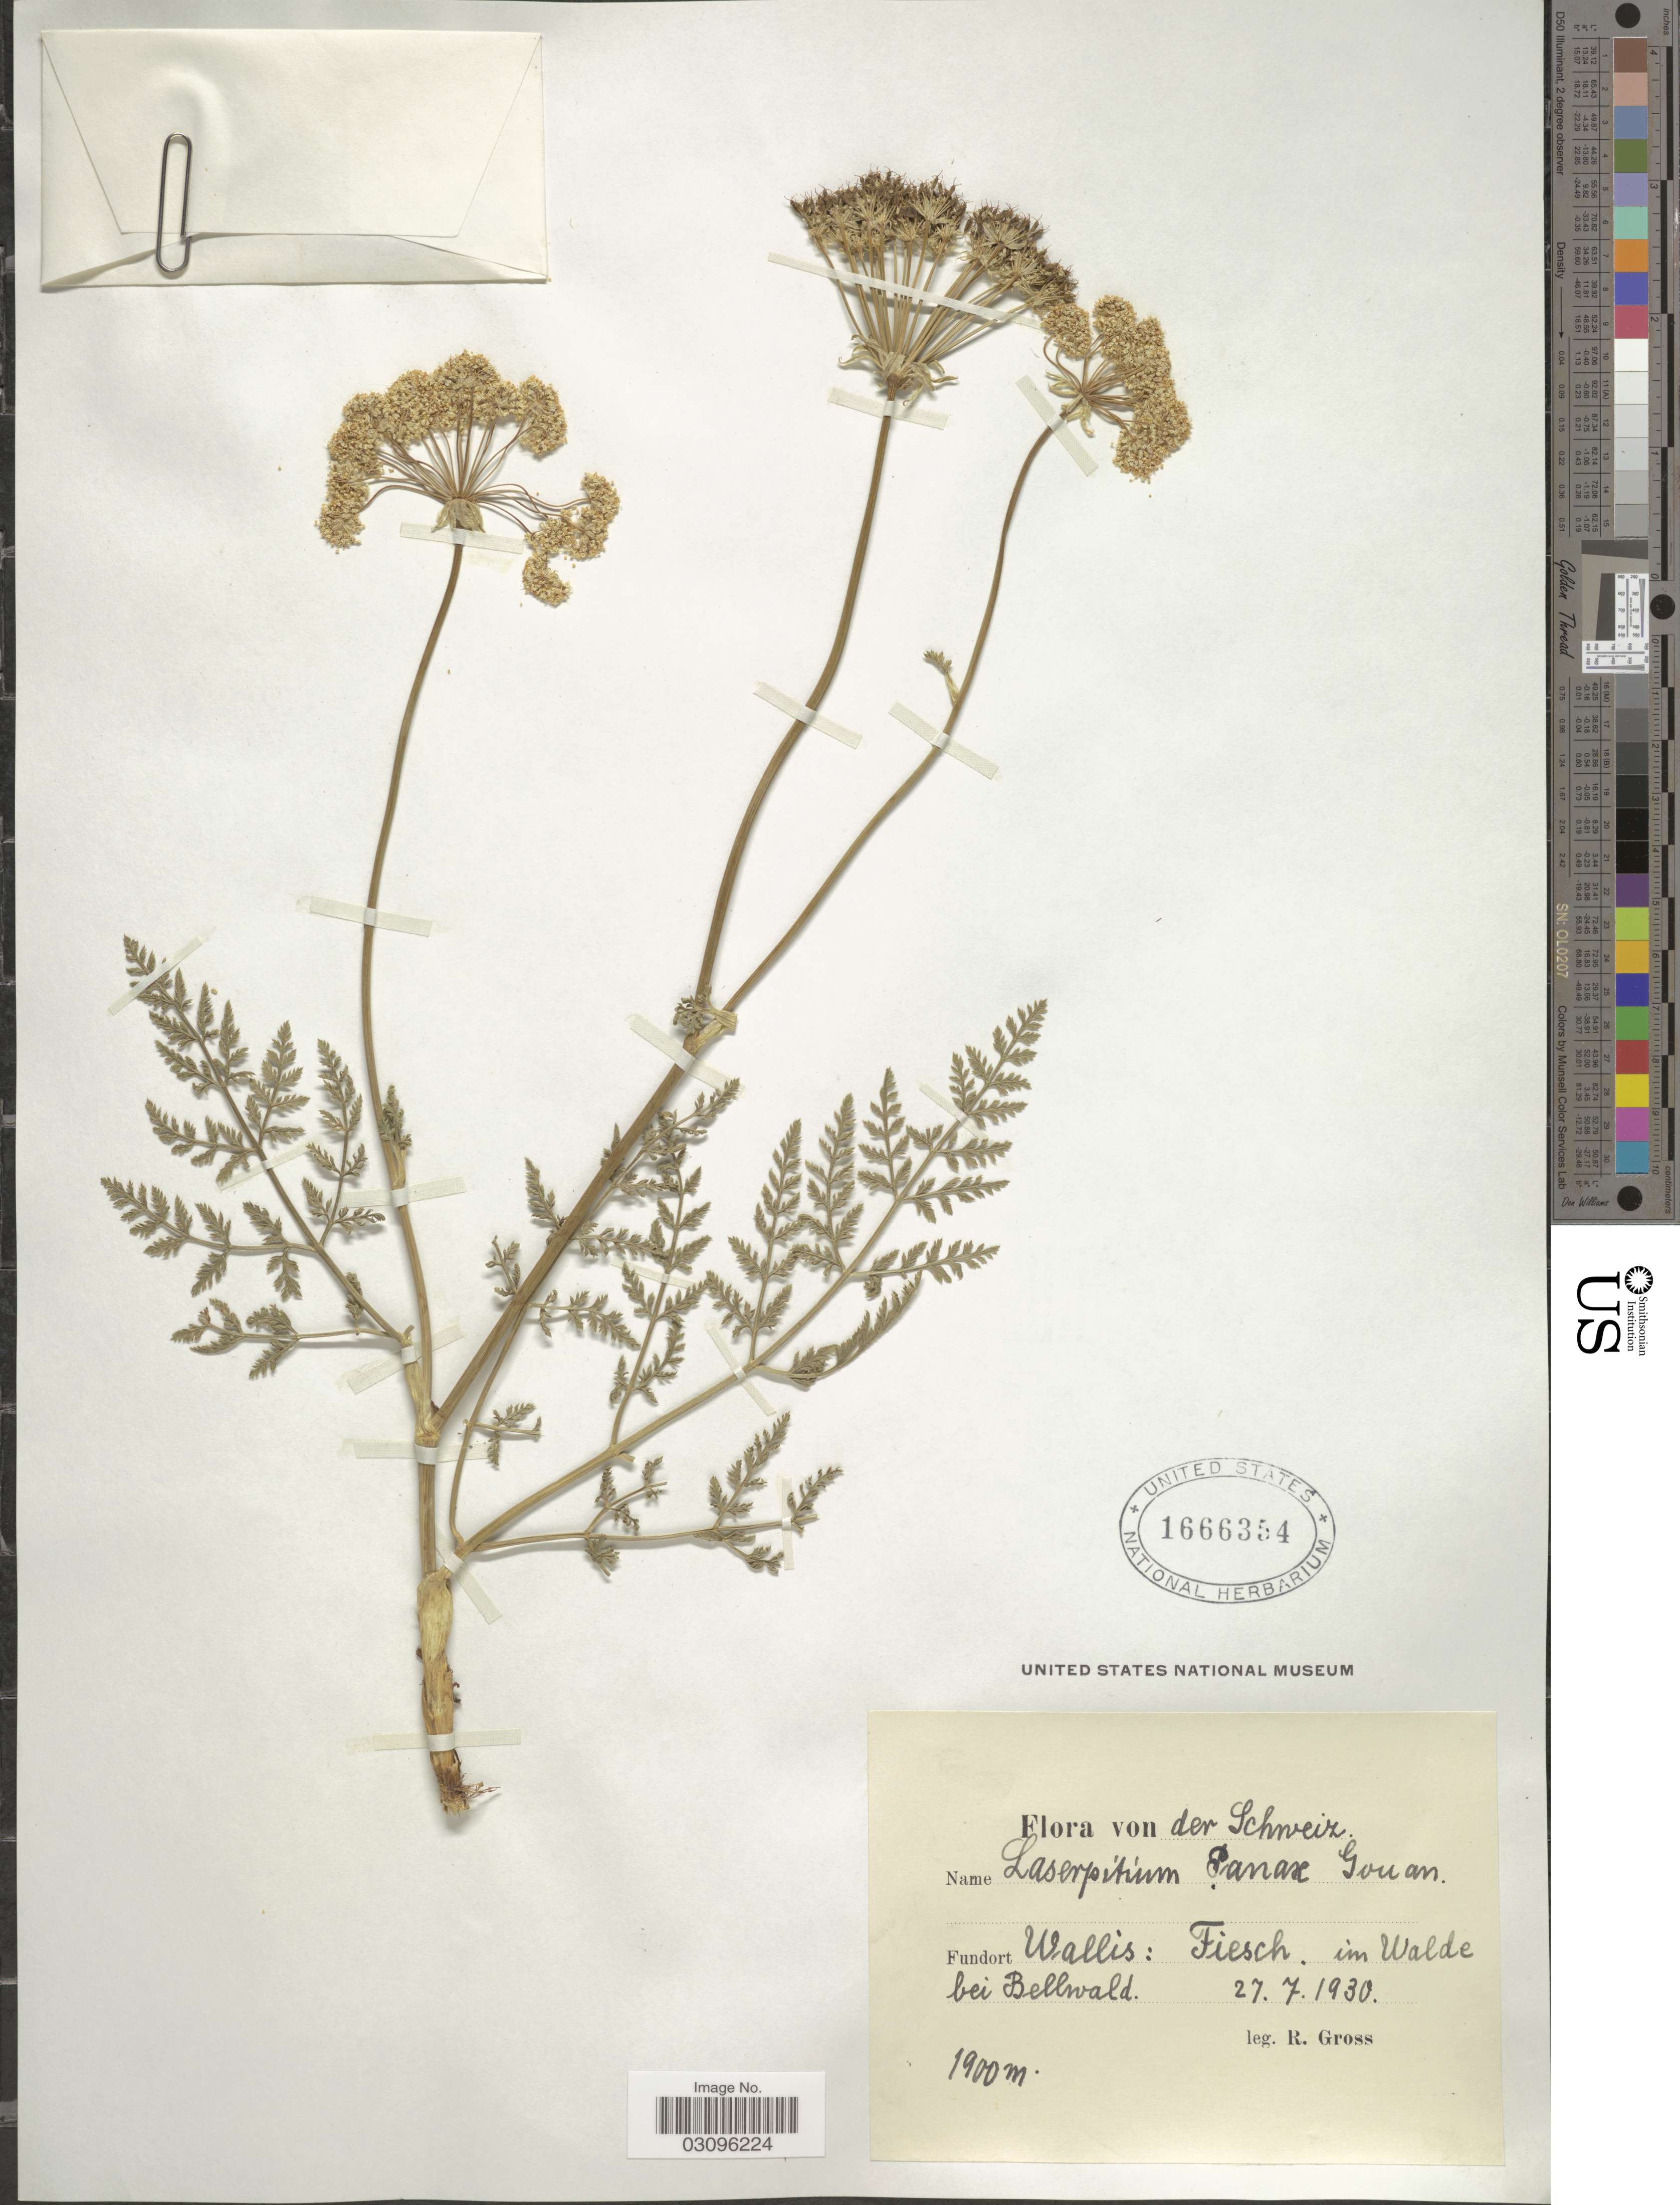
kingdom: Plantae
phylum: Tracheophyta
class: Magnoliopsida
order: Apiales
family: Apiaceae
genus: Laserpitium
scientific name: Laserpitium panax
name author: Gouan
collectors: R. Gross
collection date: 1930-07-27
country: Switzerland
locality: Schweiz. Wallis: Fiesch. im Walde bei Bellwald.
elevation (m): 1900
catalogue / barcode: US 1666354